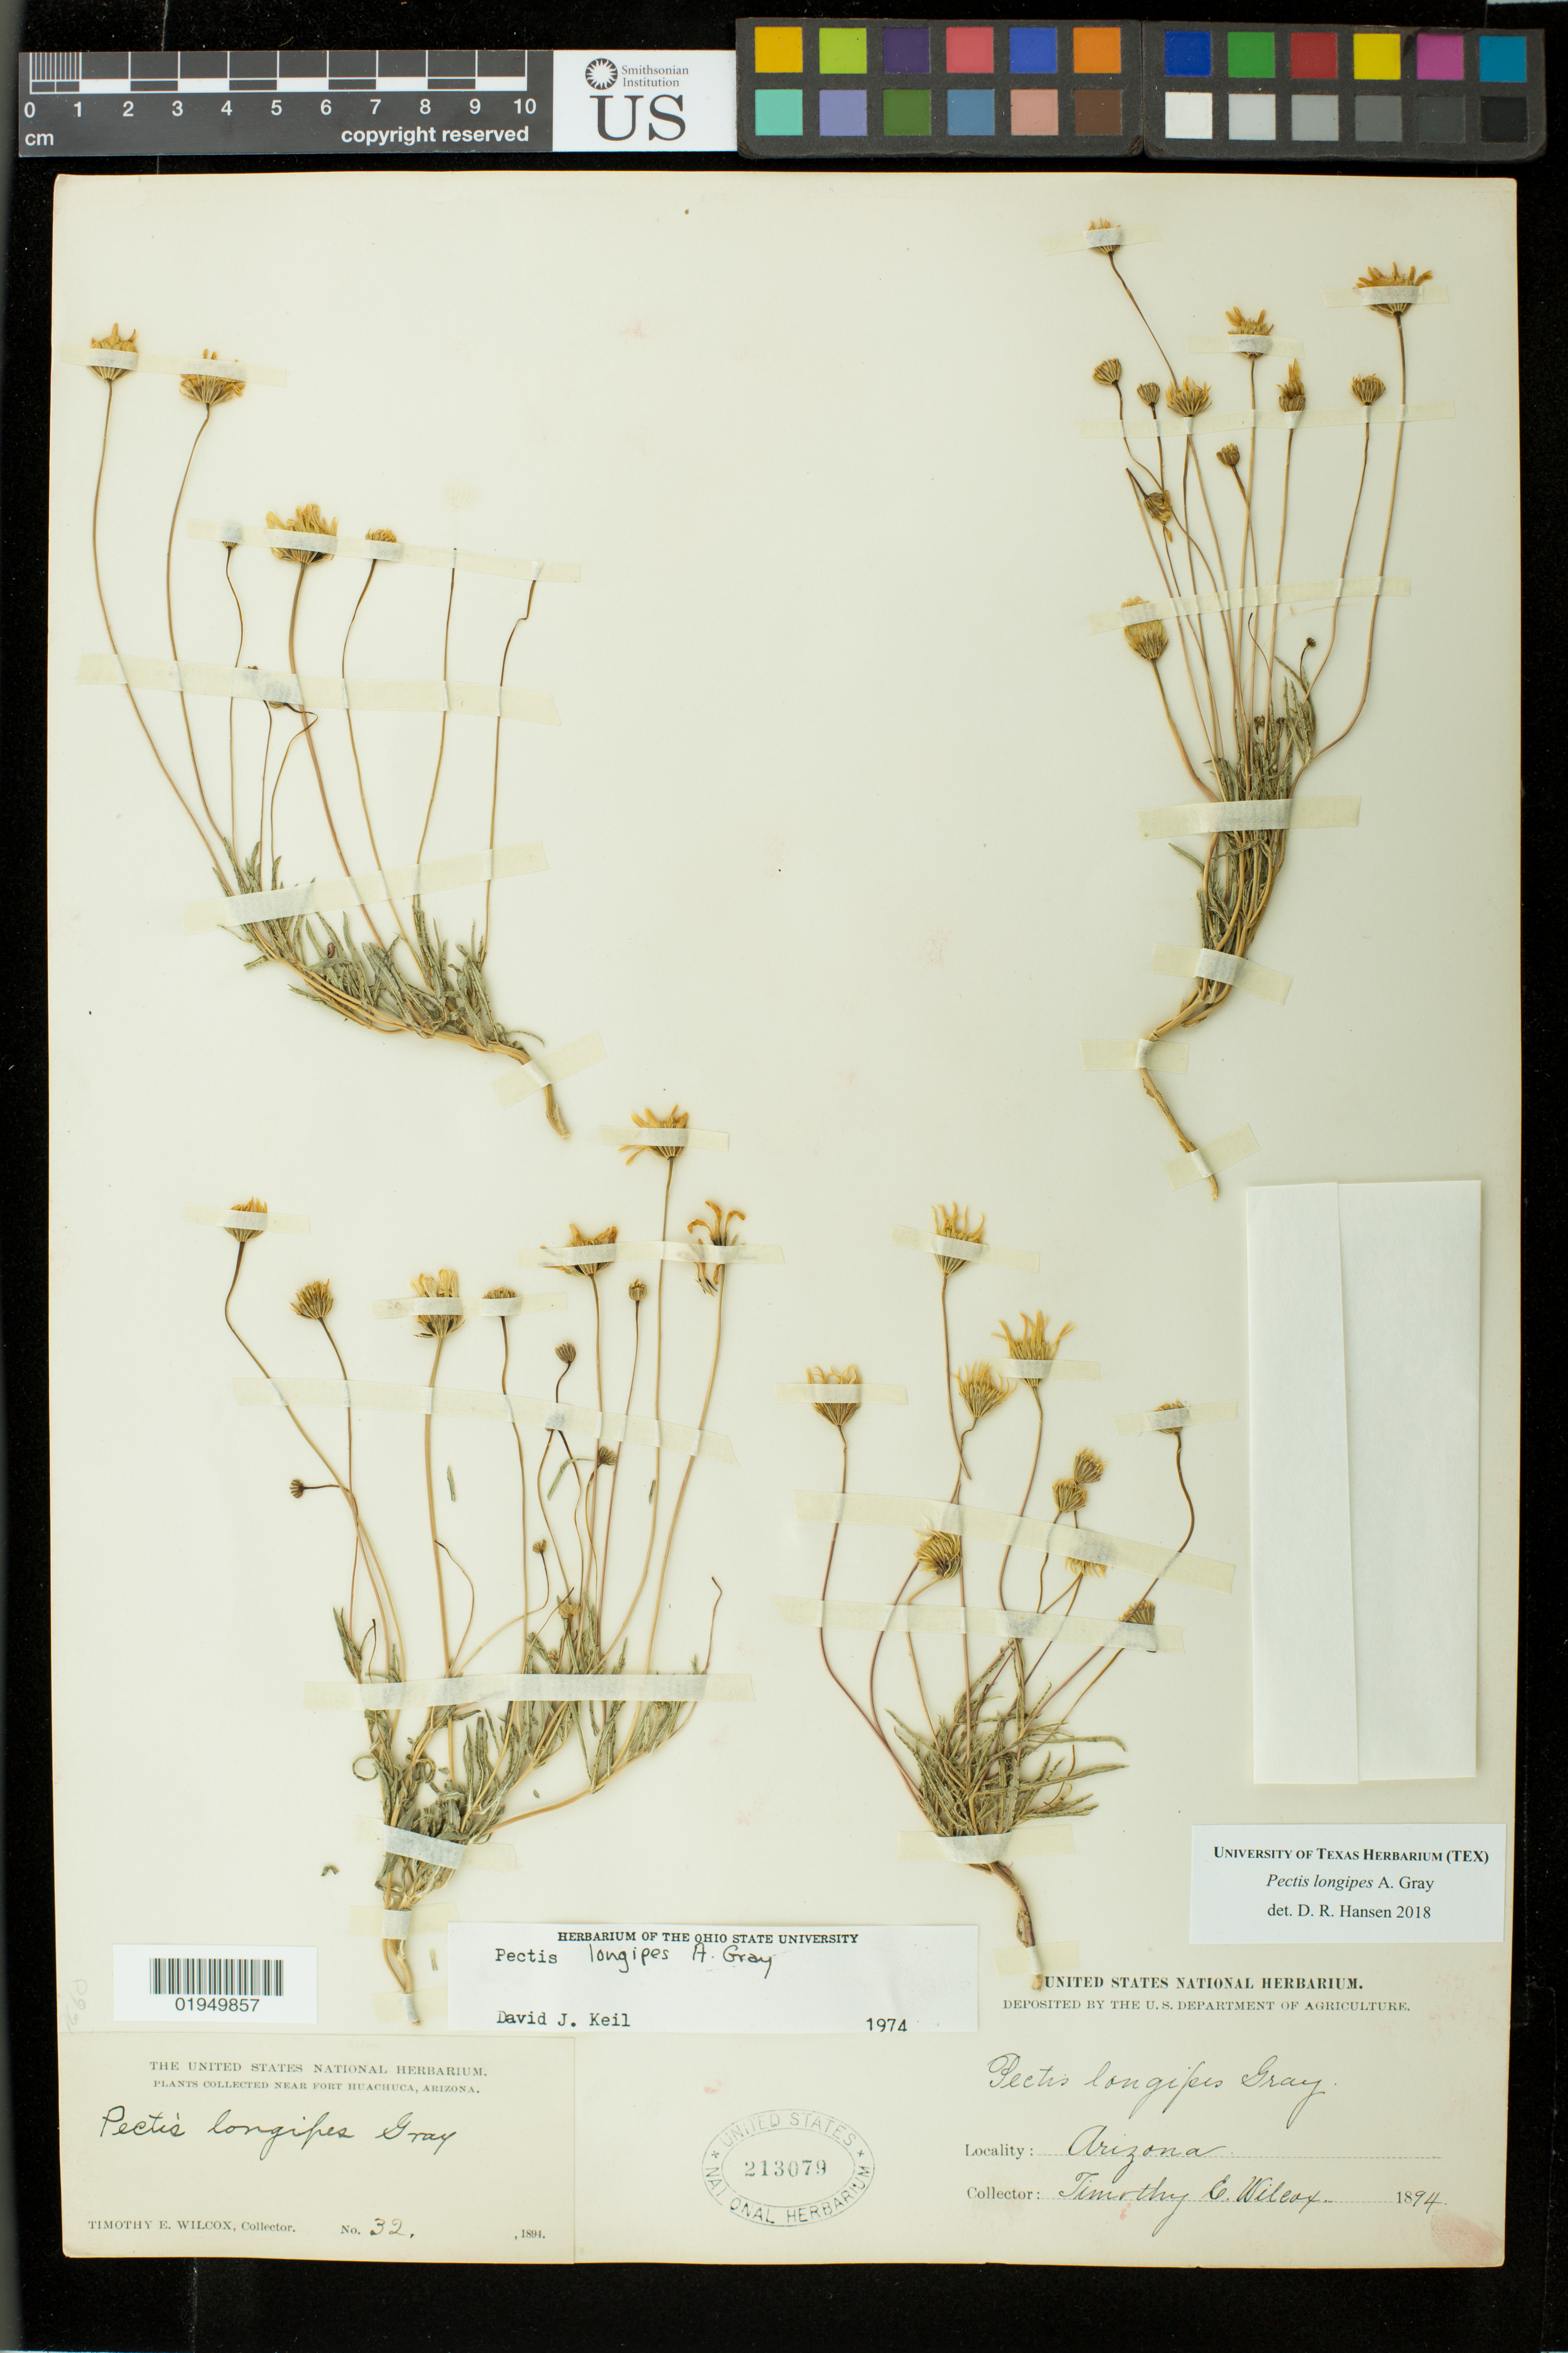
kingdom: Plantae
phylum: Tracheophyta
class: Magnoliopsida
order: Asterales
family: Asteraceae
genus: Pectis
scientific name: Pectis longipes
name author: A. Gray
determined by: Hansen, D. R.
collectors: T. E. Wilcox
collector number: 32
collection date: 1894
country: United States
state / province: Arizona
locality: Plants collected near Fort Huachuca.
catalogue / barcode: US 213079